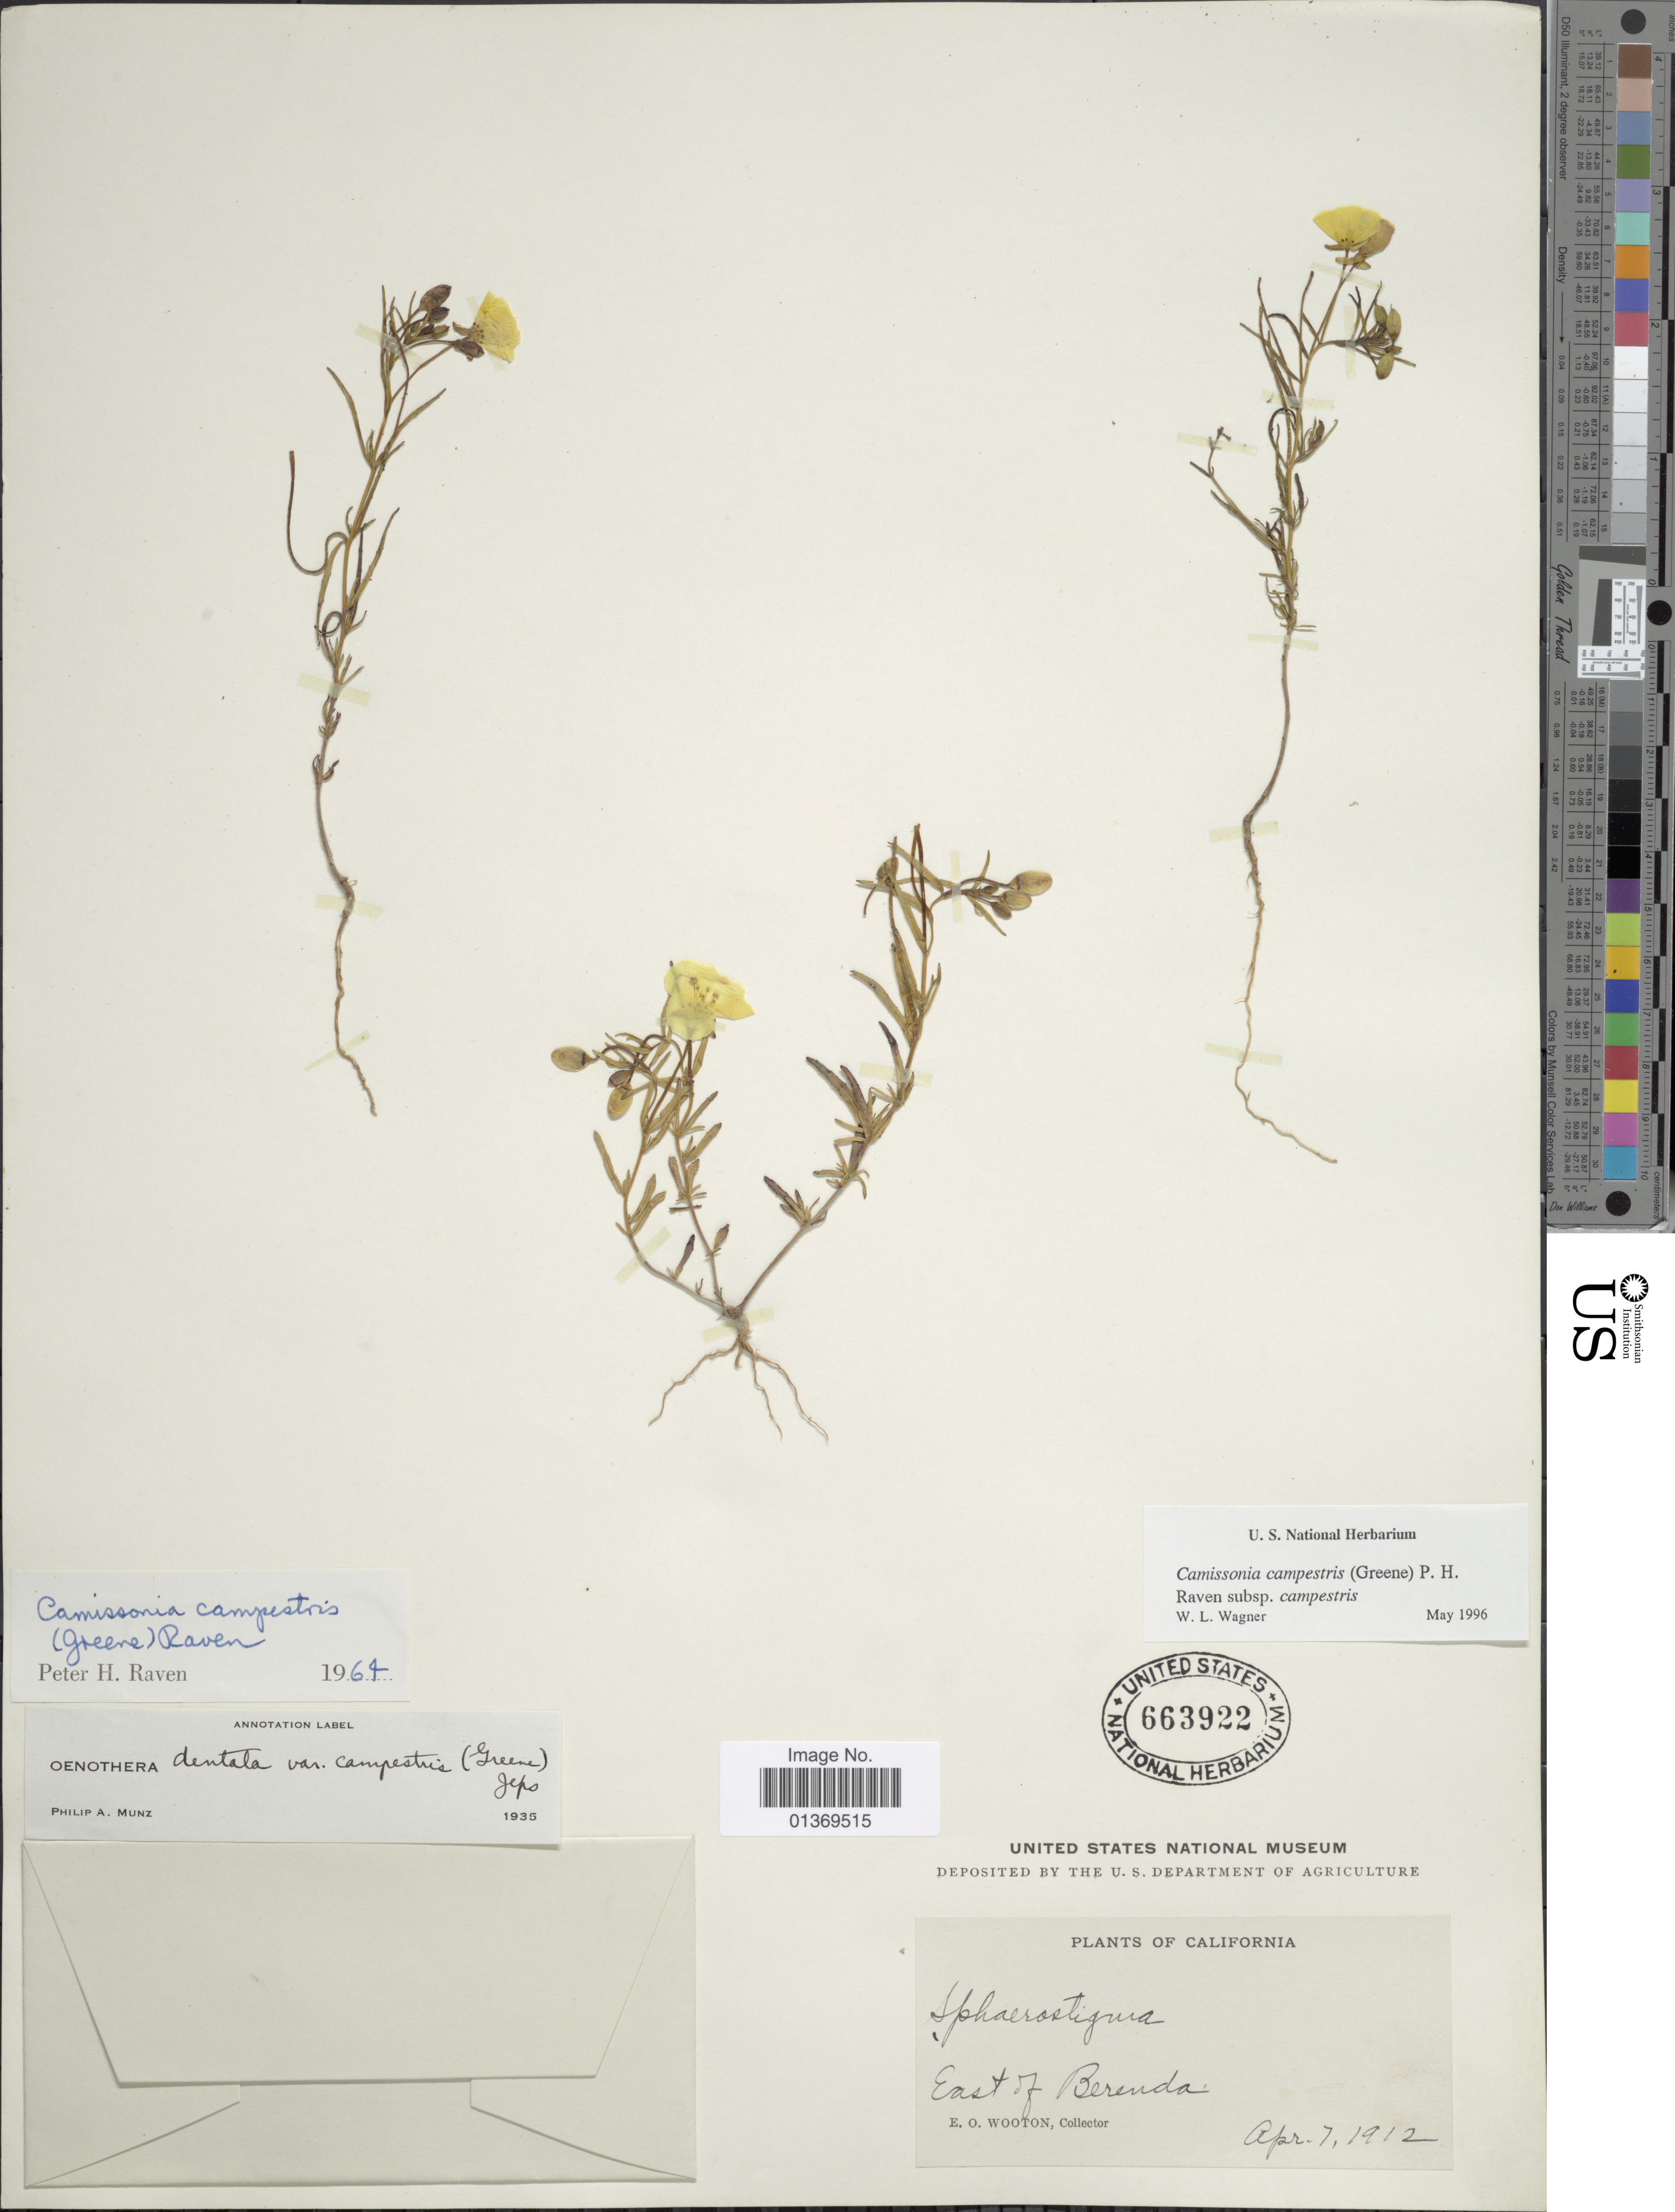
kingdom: Plantae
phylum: Tracheophyta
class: Magnoliopsida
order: Myrtales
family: Onagraceae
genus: Camissonia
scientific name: Camissonia campestris subsp. campestris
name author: (Greene) P.H. Raven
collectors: E. O. Wooton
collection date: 1912-04-07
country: United States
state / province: California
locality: East of Berenda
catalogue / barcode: US 663922